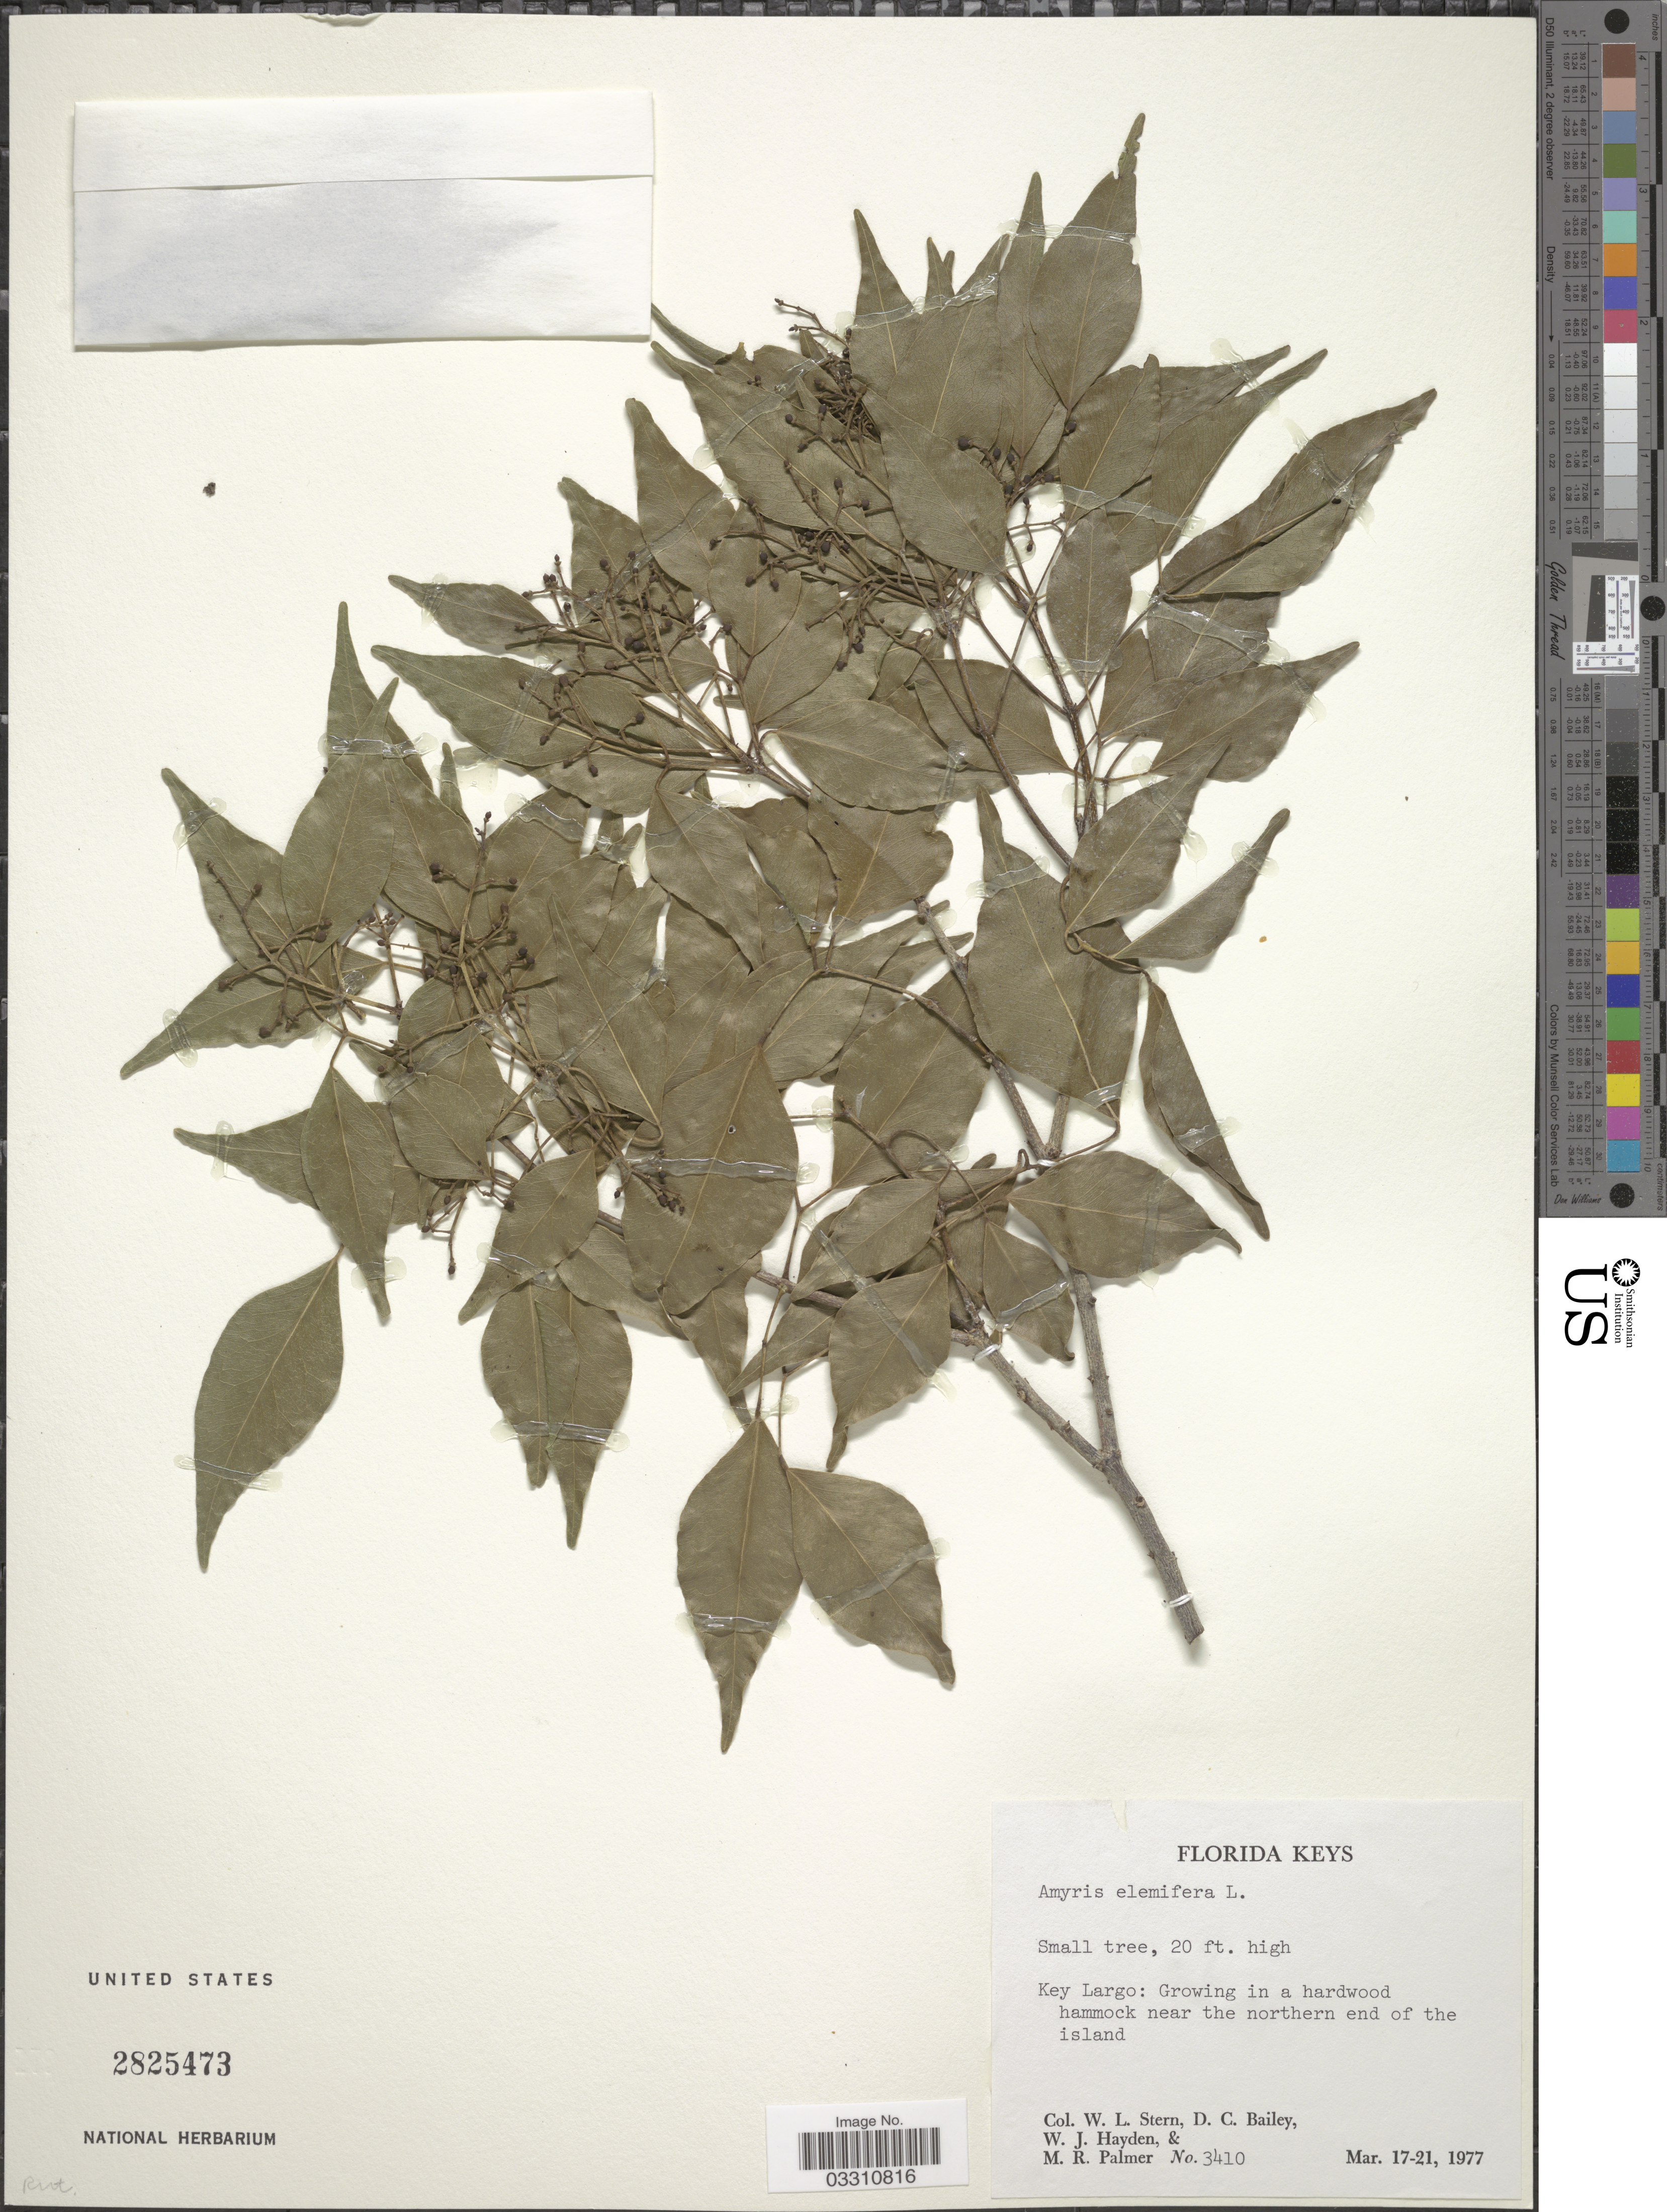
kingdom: Plantae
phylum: Tracheophyta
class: Magnoliopsida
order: Sapindales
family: Rutaceae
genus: Amyris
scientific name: Amyris texana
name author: (Buckley) P. Wilson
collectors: W. L. Stern, D. C. Bailey, W. Hayden & M. R. Palmer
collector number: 3410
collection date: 1977-03-17/1977-03-21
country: United States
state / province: Florida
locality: Key Largo: Growing in a hardwood hammock near the northern end of the island.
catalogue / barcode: US 2825473